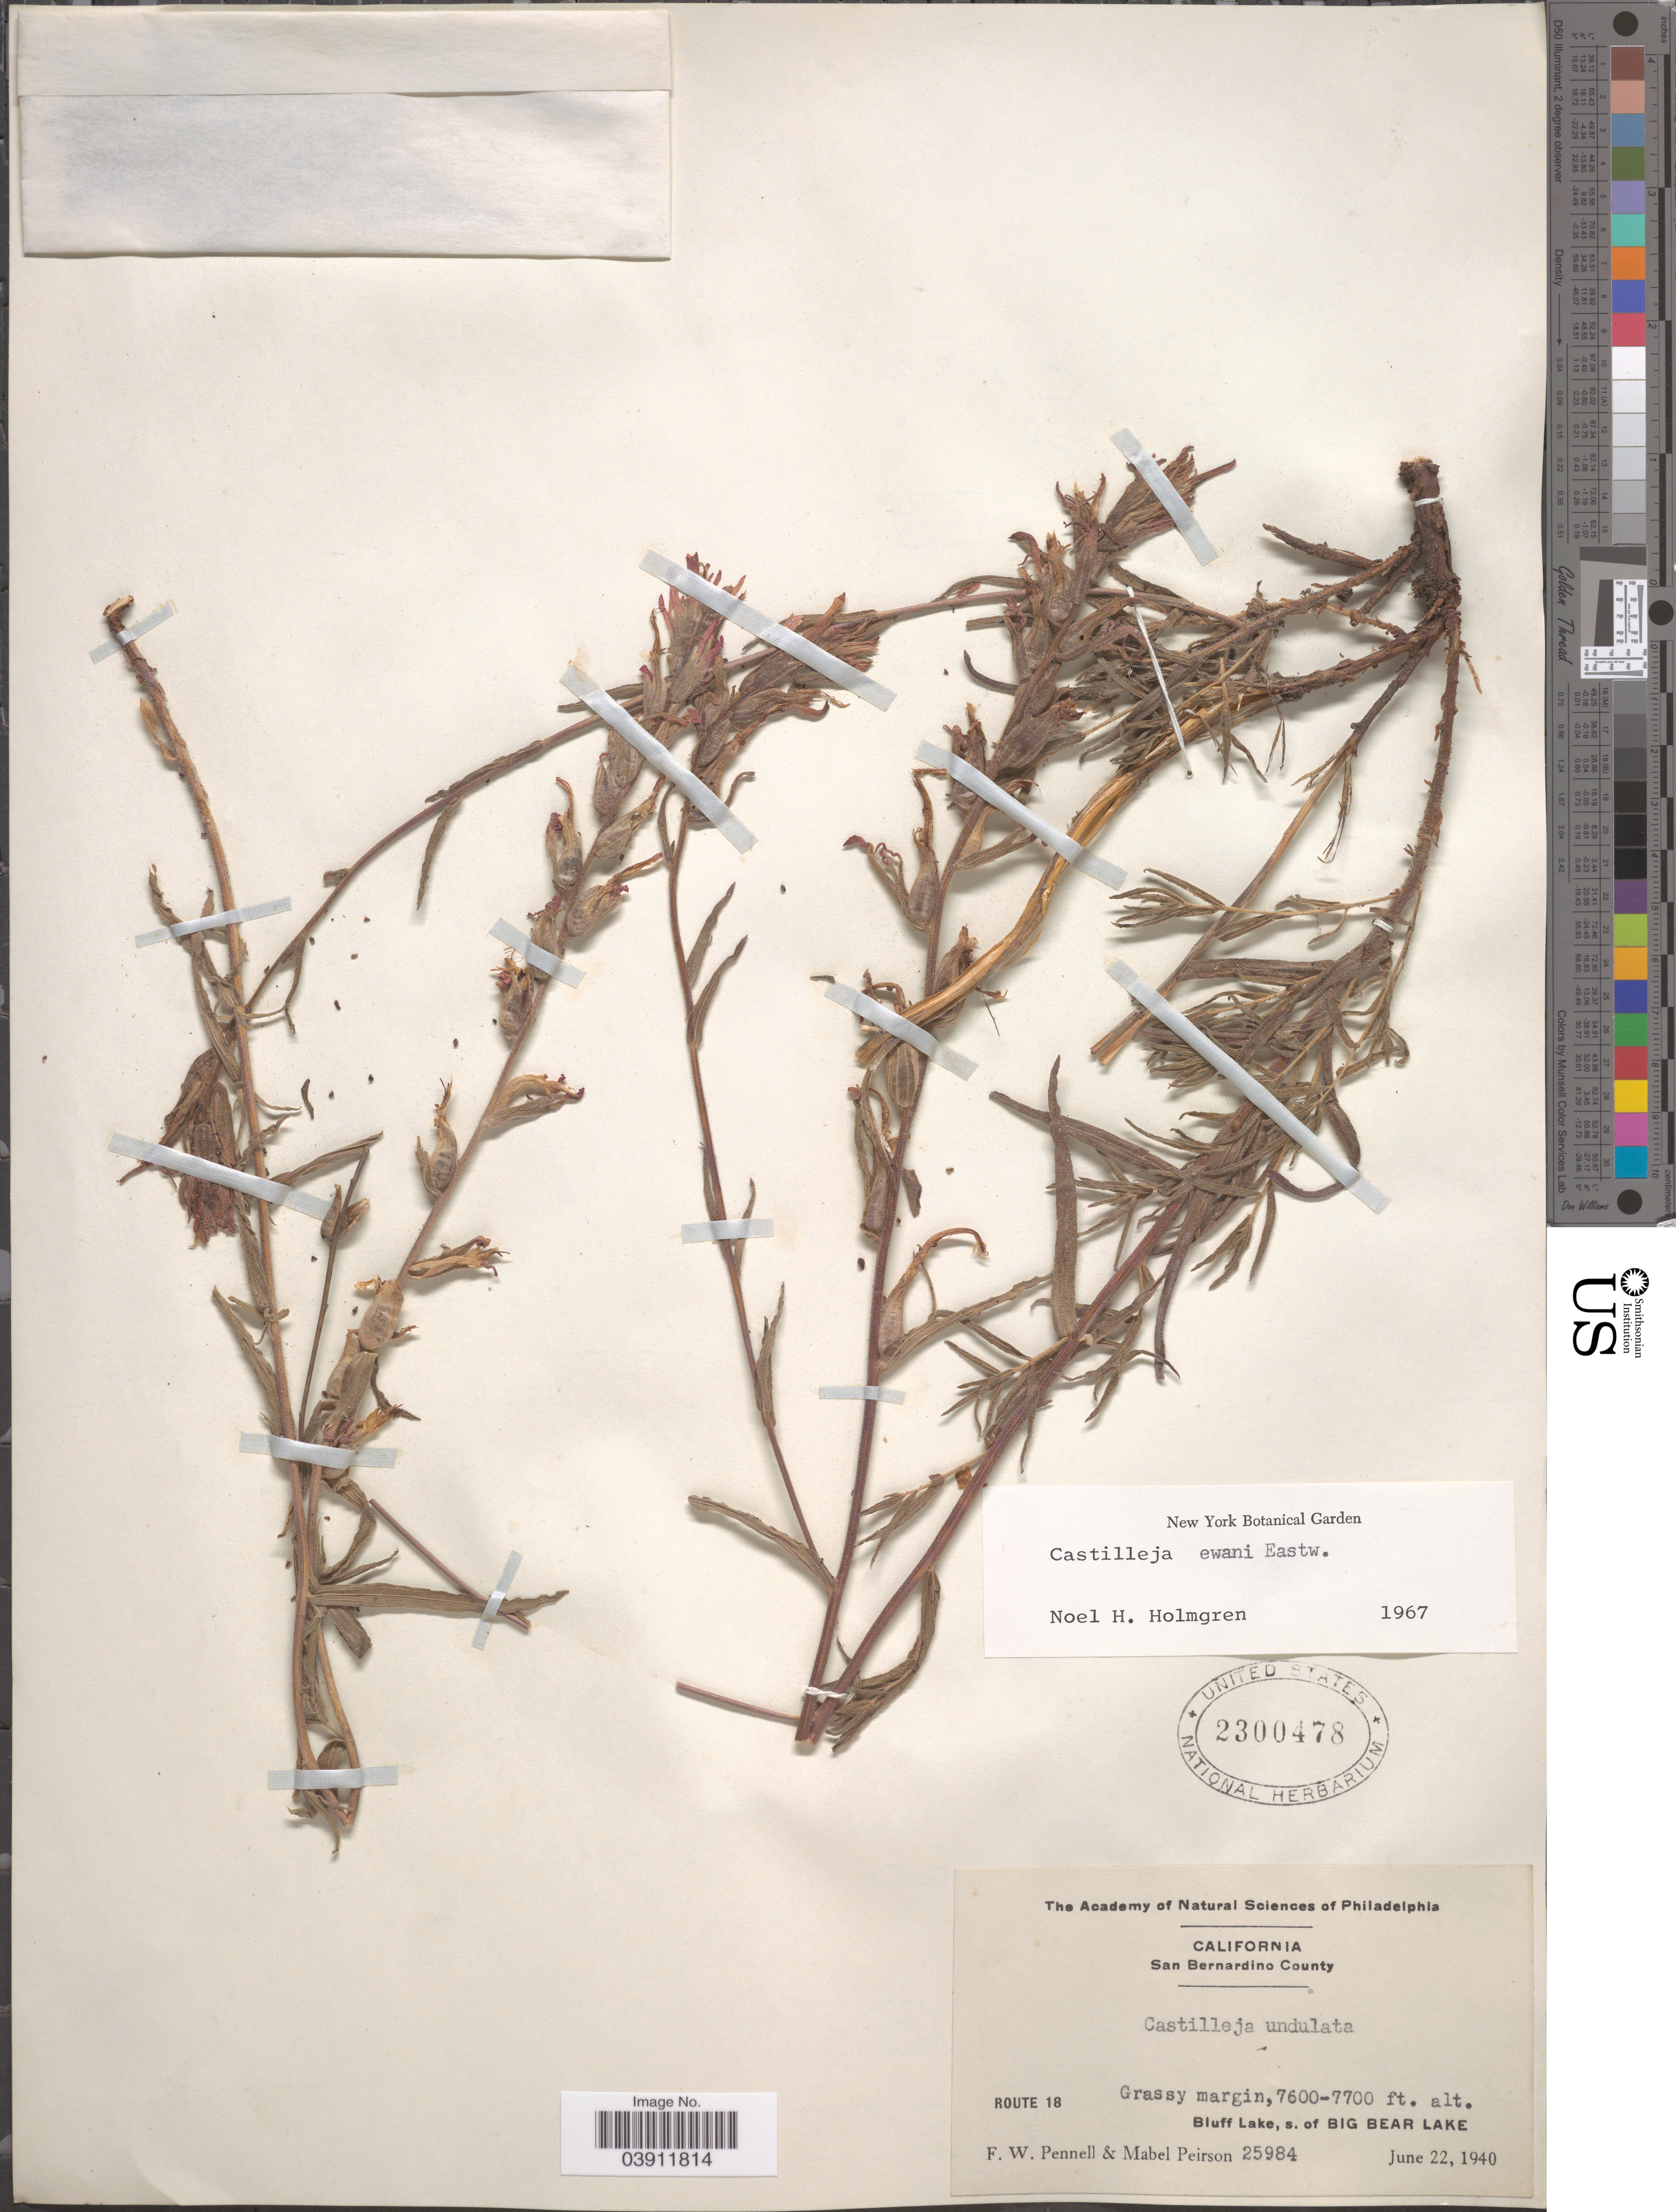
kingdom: Plantae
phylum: Tracheophyta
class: Magnoliopsida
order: Lamiales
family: Orobanchaceae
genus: Castilleja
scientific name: Castilleja ewani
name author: Eastw.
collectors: F. W. Pennell & M. Peirson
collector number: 25984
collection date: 1940-06-22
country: United States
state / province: California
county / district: San Bernardino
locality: San Bernardino County. Route 18. Bluff Lake, s. of Big Bear Lake.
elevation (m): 2316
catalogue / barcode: US 2300478